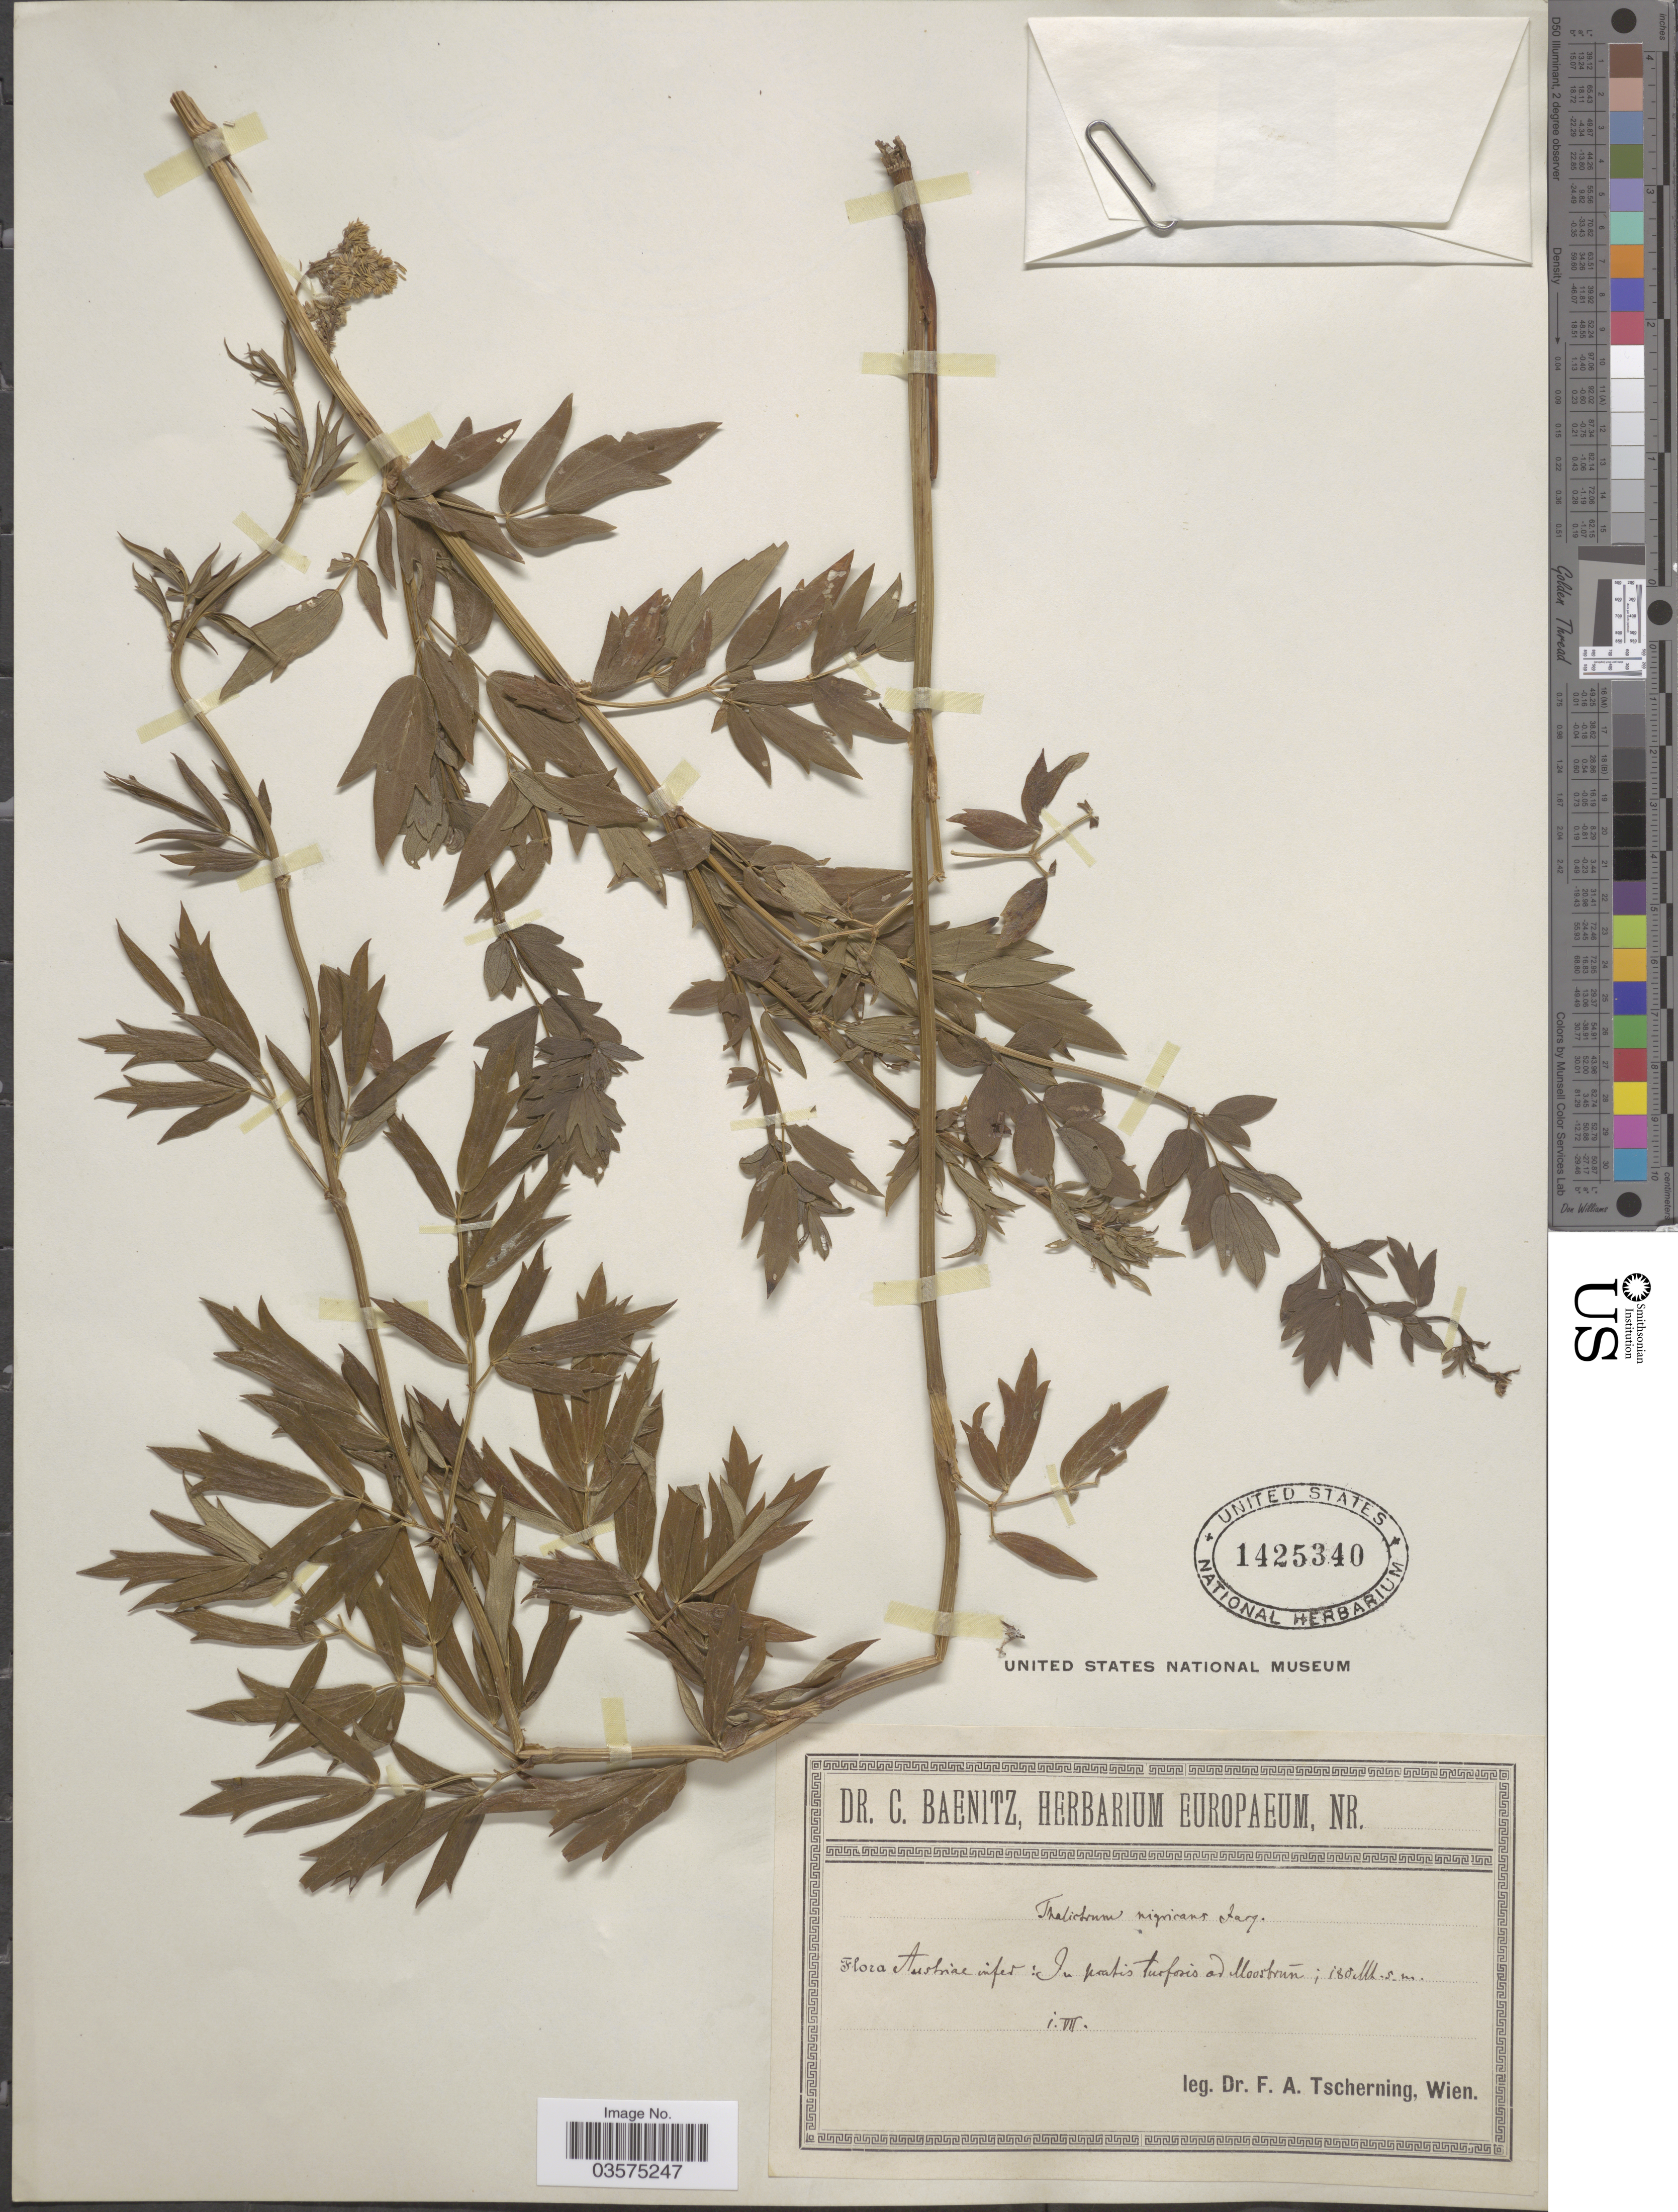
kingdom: Plantae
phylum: Tracheophyta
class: Magnoliopsida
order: Ranunculales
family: Ranunculaceae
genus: Thalictrum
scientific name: Thalictrum nigricans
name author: DC.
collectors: F. A. Tscherning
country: Austria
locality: Austriae infer: In pratis turfosis ad Moostrun.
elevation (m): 180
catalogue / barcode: US 1425340